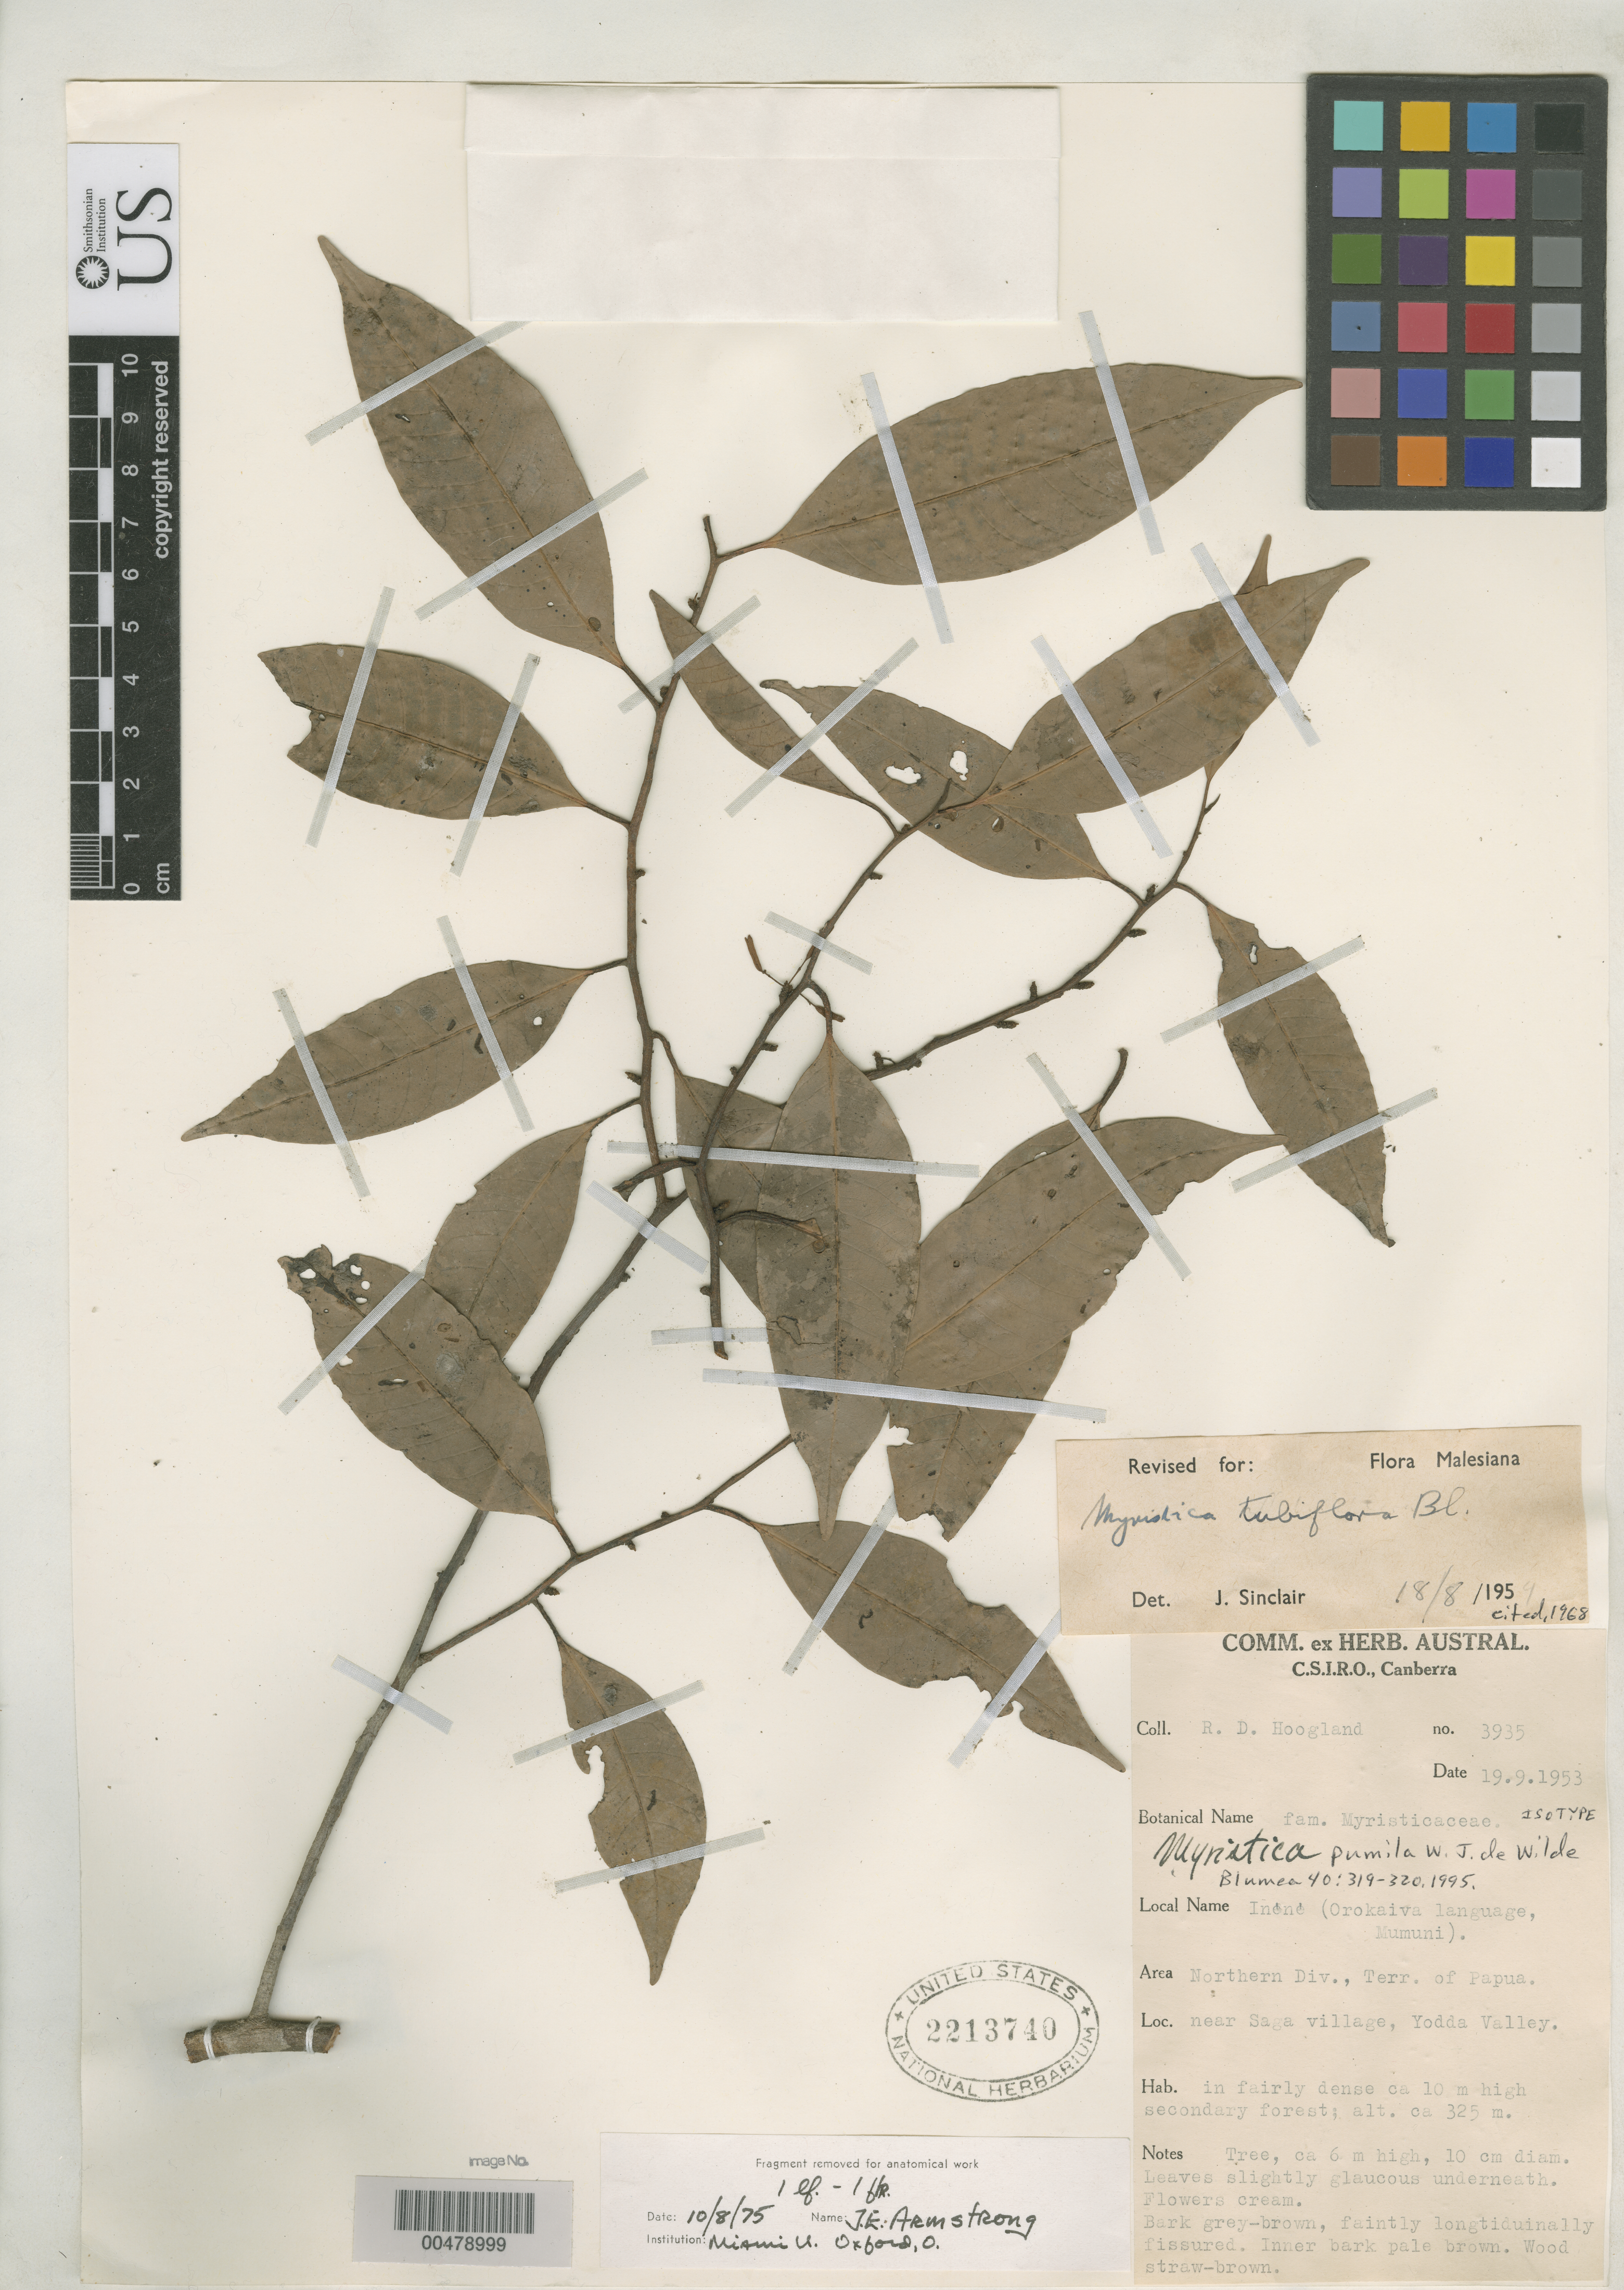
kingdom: Plantae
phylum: Tracheophyta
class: Magnoliopsida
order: Magnoliales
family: Myristicaceae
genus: Myristica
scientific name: Myristica pumila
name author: W.J. de Wilde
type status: Isotype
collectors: R. D. Hoogland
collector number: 3935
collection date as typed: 19 Sep 1953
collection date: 1953-09-19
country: Papua New Guinea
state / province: Northern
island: New Guinea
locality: Near Saga village, Yodda Valley.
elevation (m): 325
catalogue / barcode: US 2213740